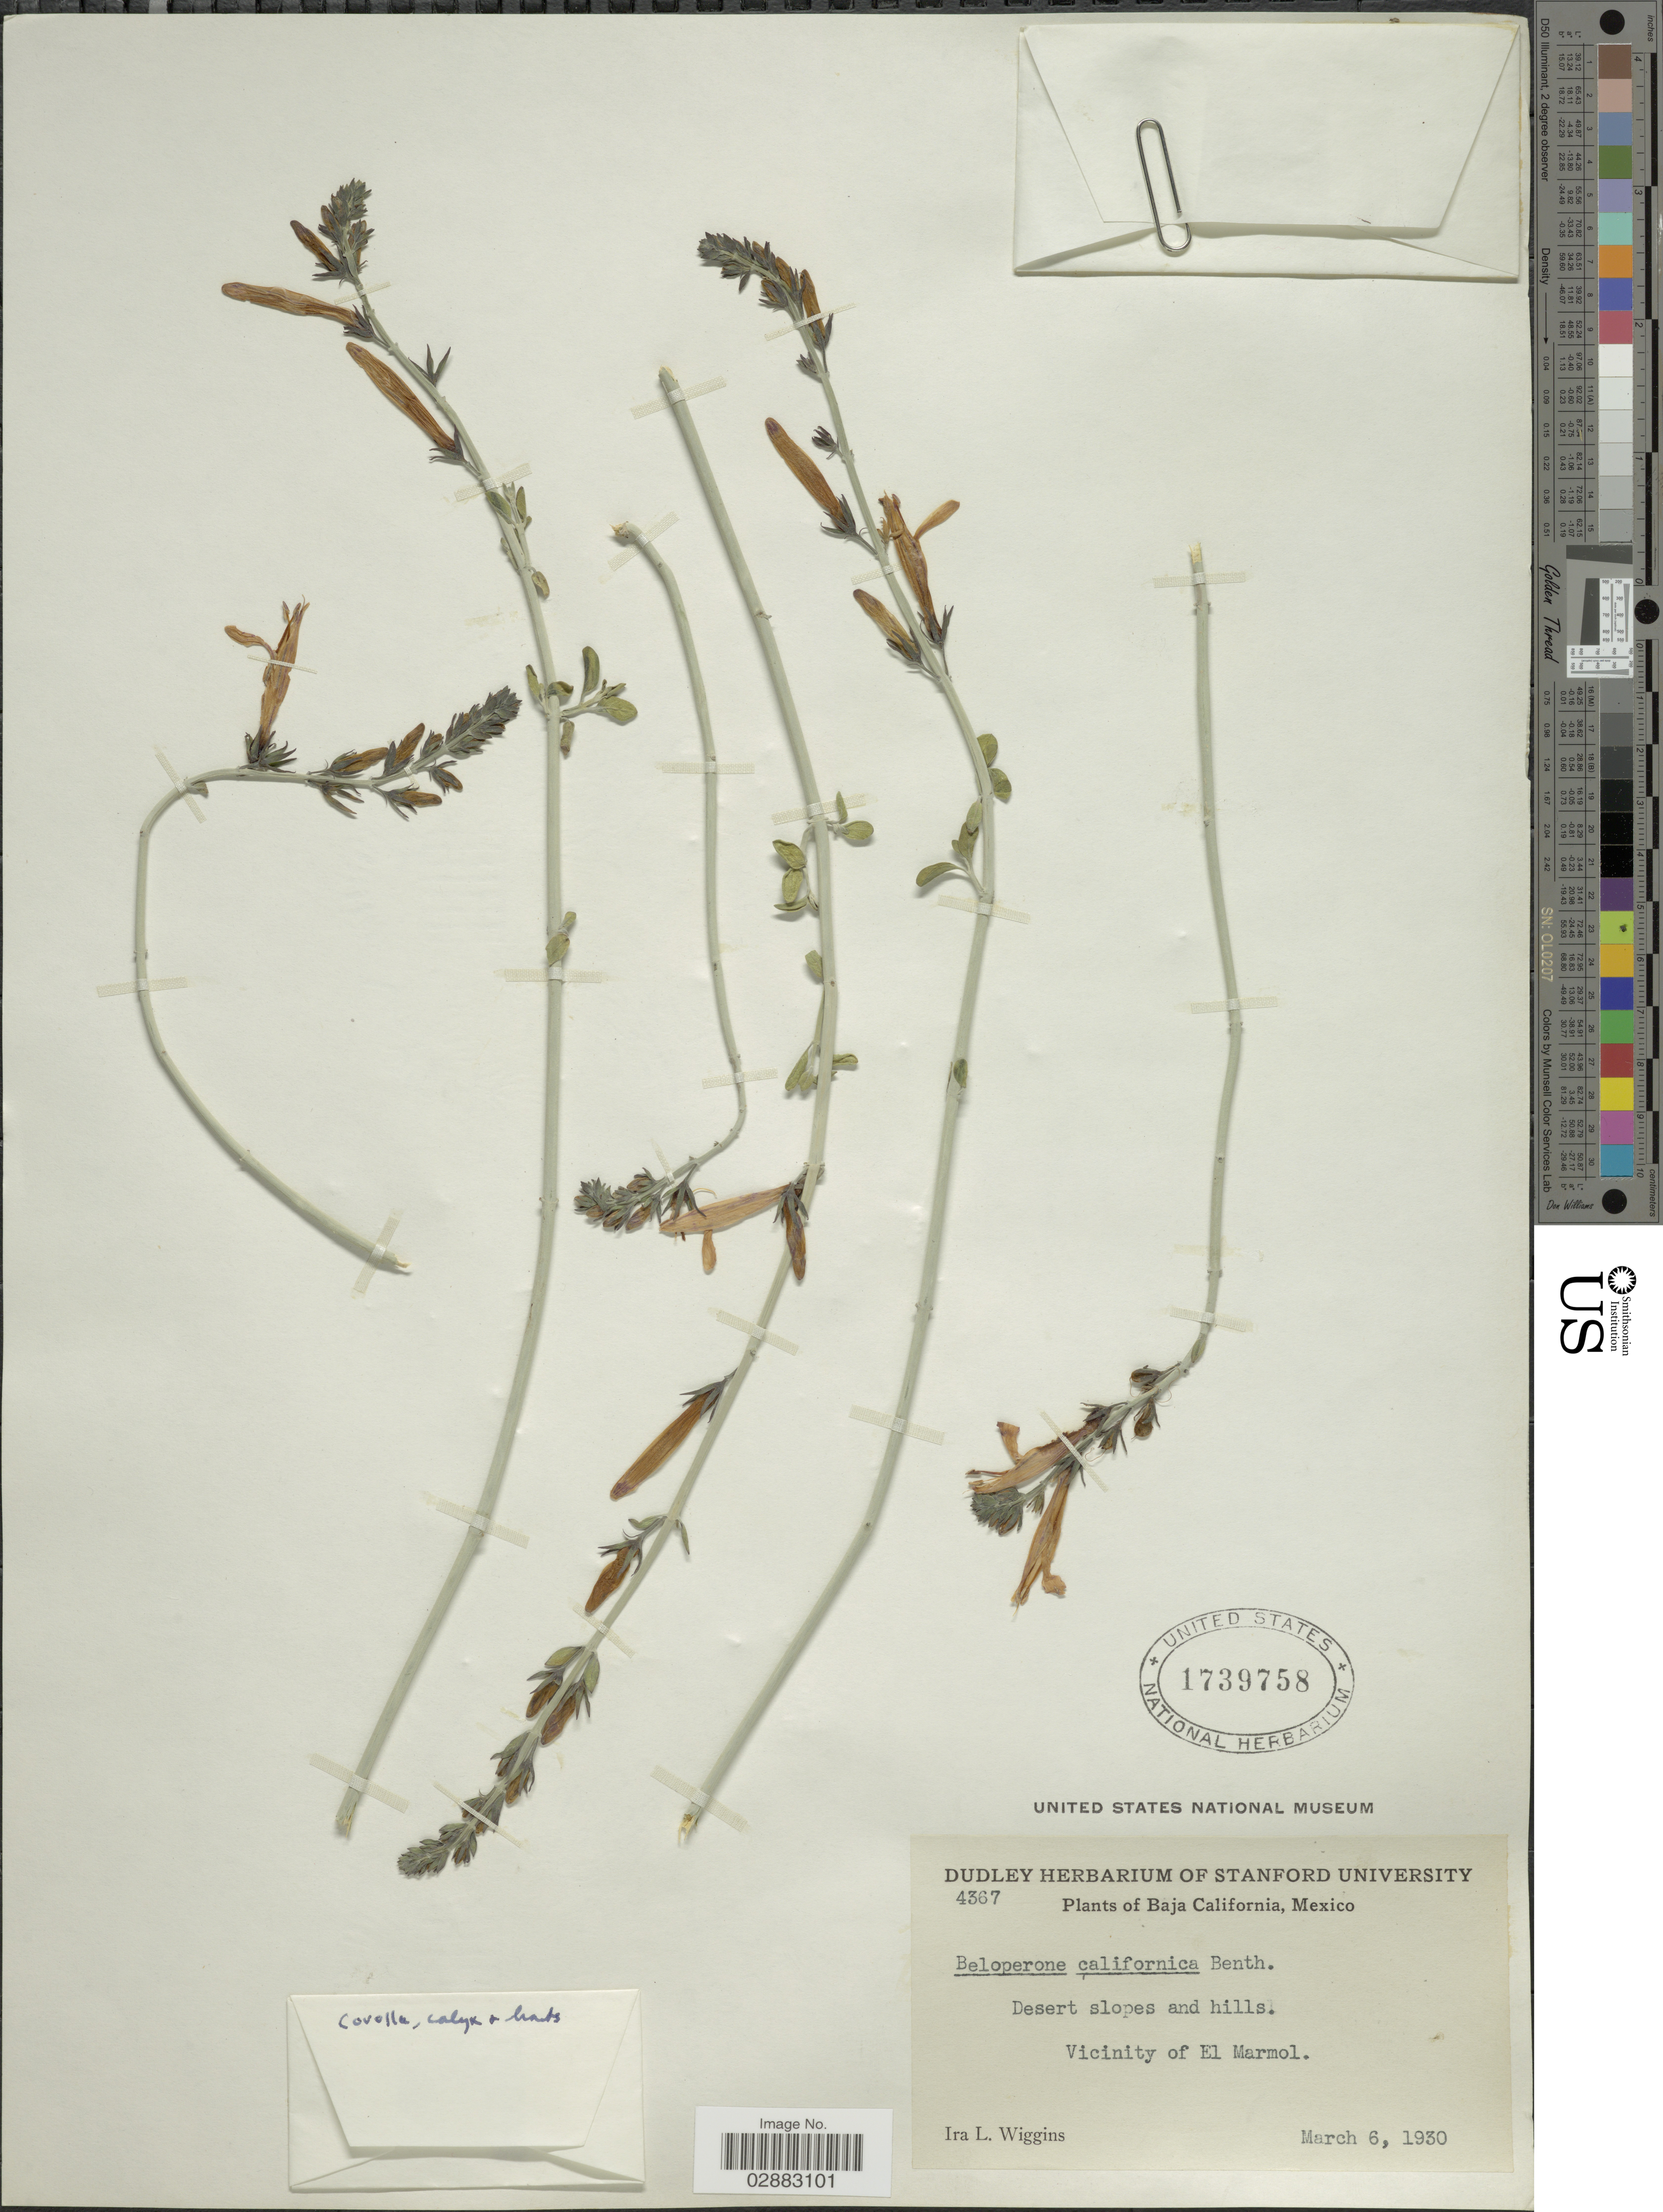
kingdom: Plantae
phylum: Tracheophyta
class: Magnoliopsida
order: Lamiales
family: Acanthaceae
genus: Beloperone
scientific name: Beloperone californica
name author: Benth.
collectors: I. L. Wiggins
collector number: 4367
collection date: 1930-03-06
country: Mexico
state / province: Baja California Norte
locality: Desert slopes and hills. Vicinity of El Marmol.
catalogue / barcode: US 1739758